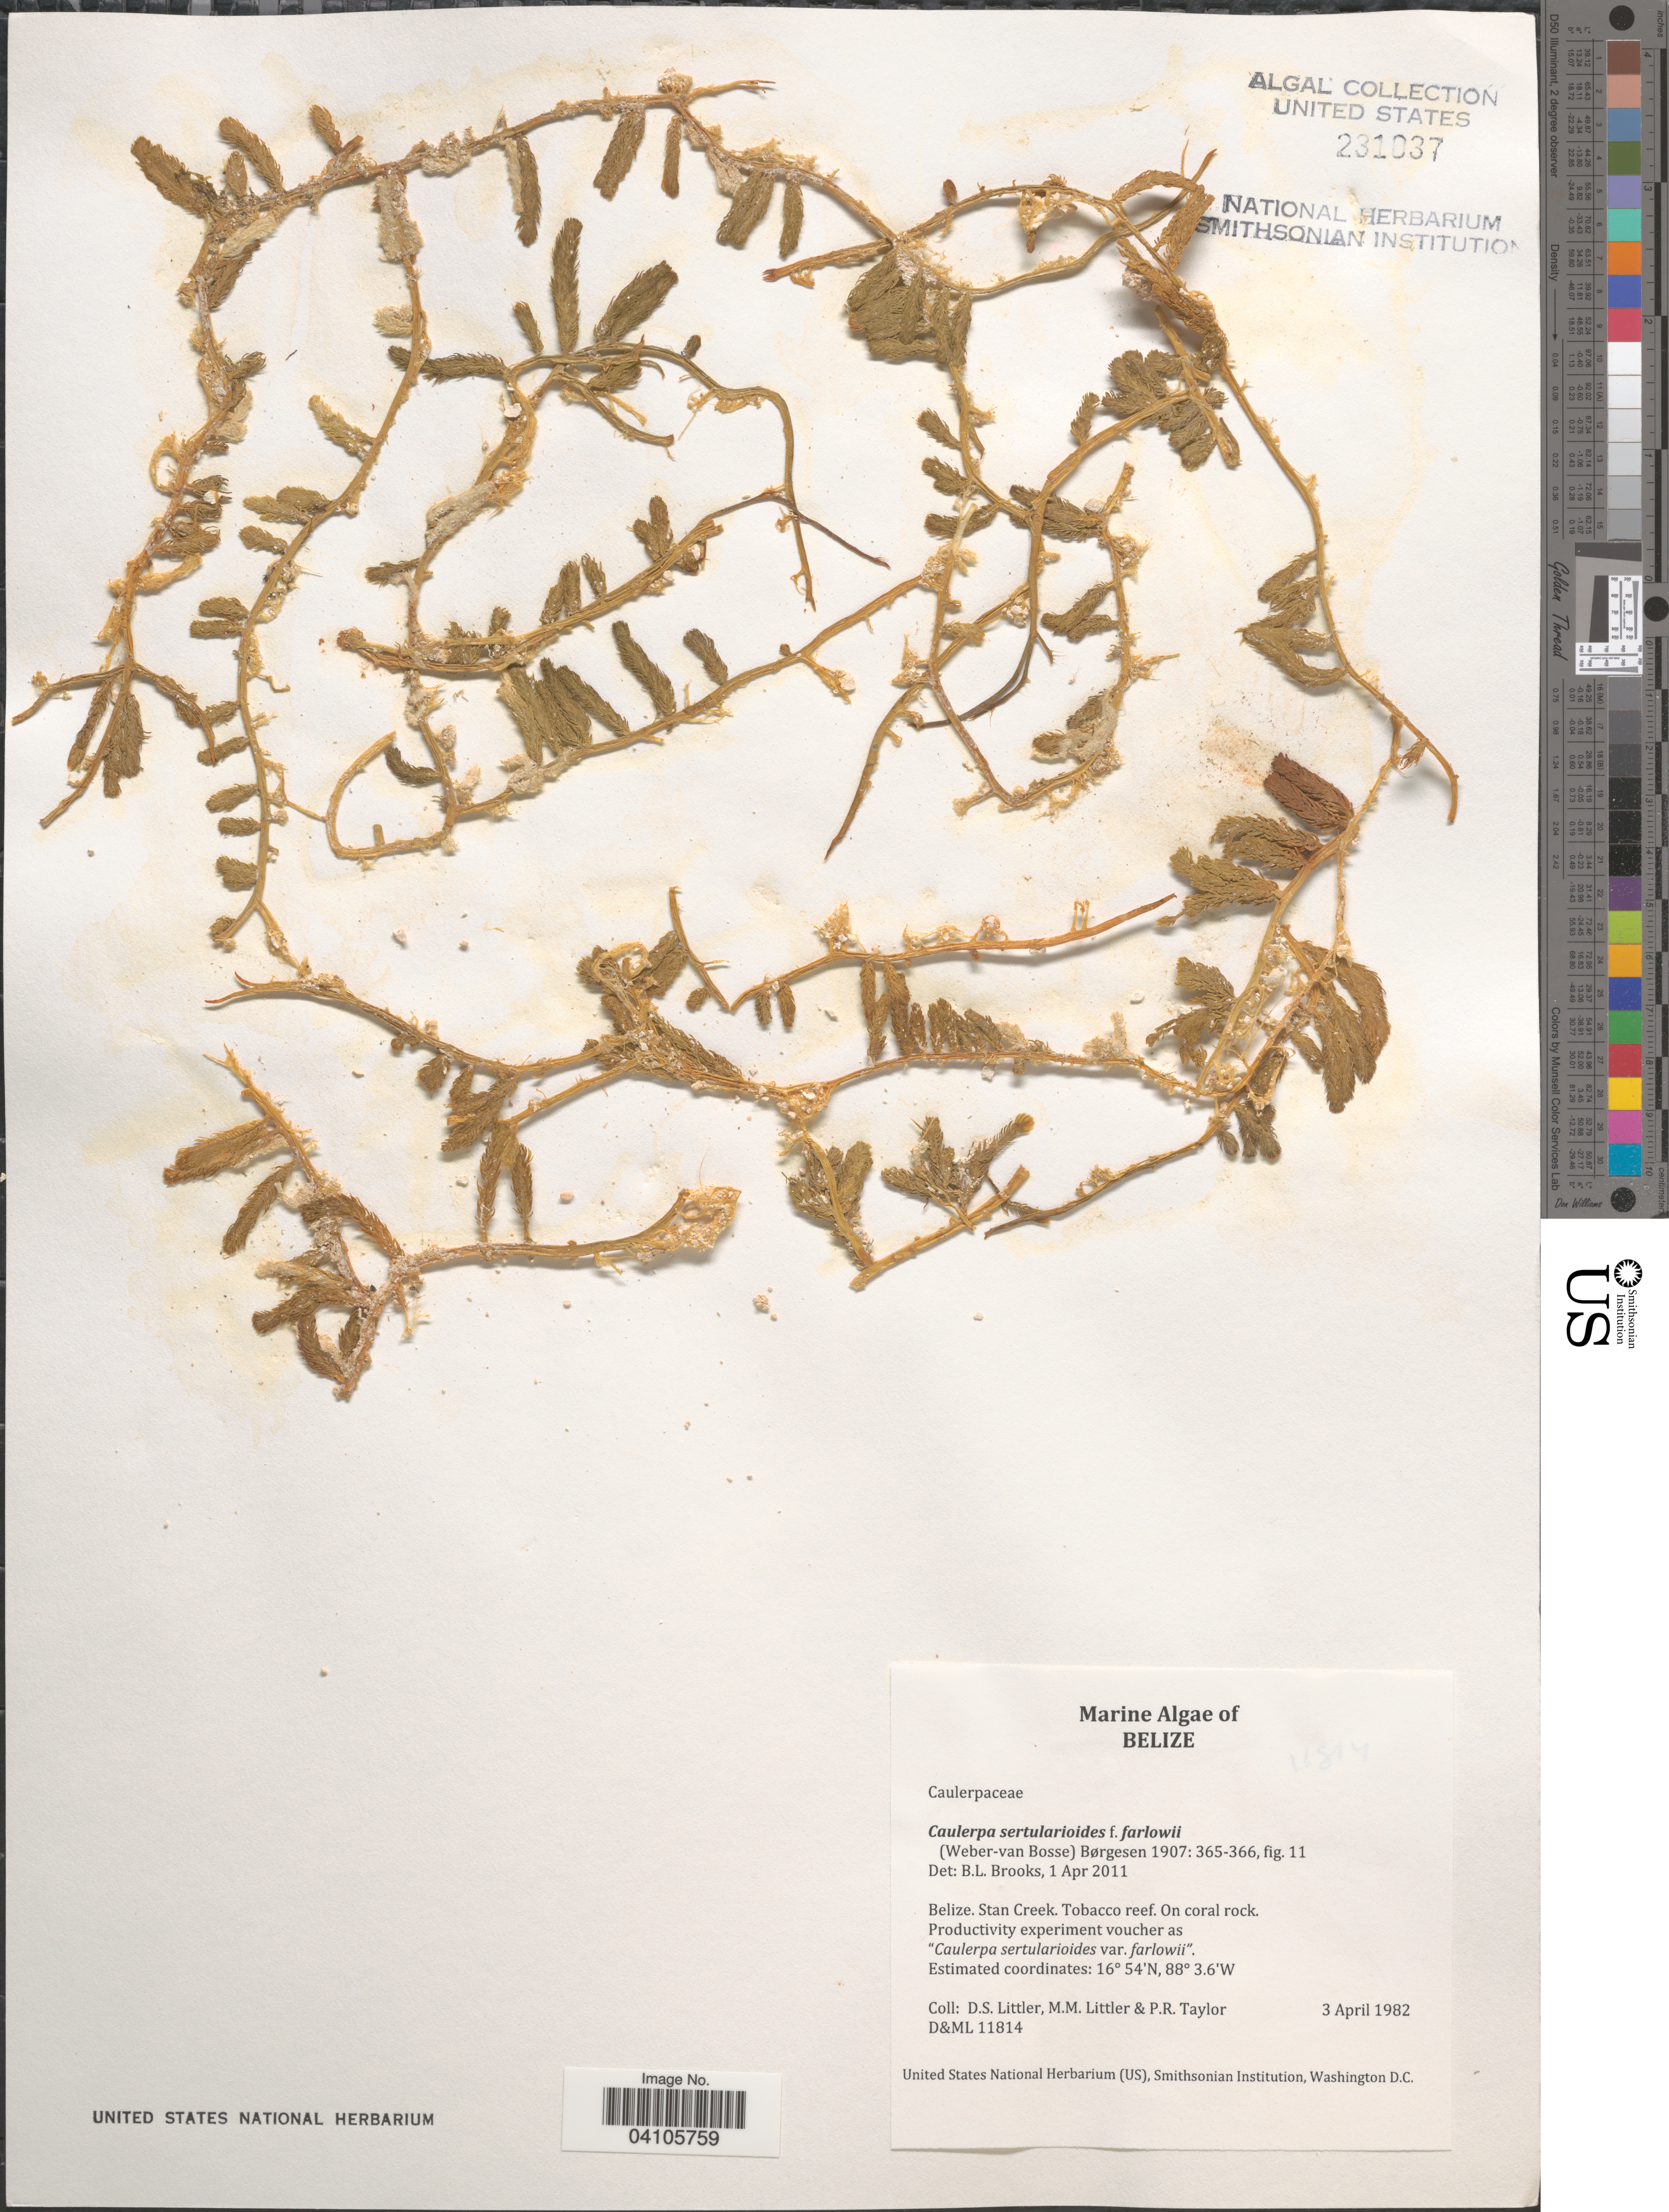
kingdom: Plantae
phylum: Chlorophyta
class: Ulvophyceae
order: Bryopsidales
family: Caulerpaceae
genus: Caulerpa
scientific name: Caulerpa sertularioides f. farlowii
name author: (Weber Bosse) Børgesen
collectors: D. S. Littler & P. R. Taylor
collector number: D&ML11814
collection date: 1982-04-03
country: Belize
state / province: Belize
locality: Stann Creek. Tobacco reef.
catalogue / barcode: US 231037